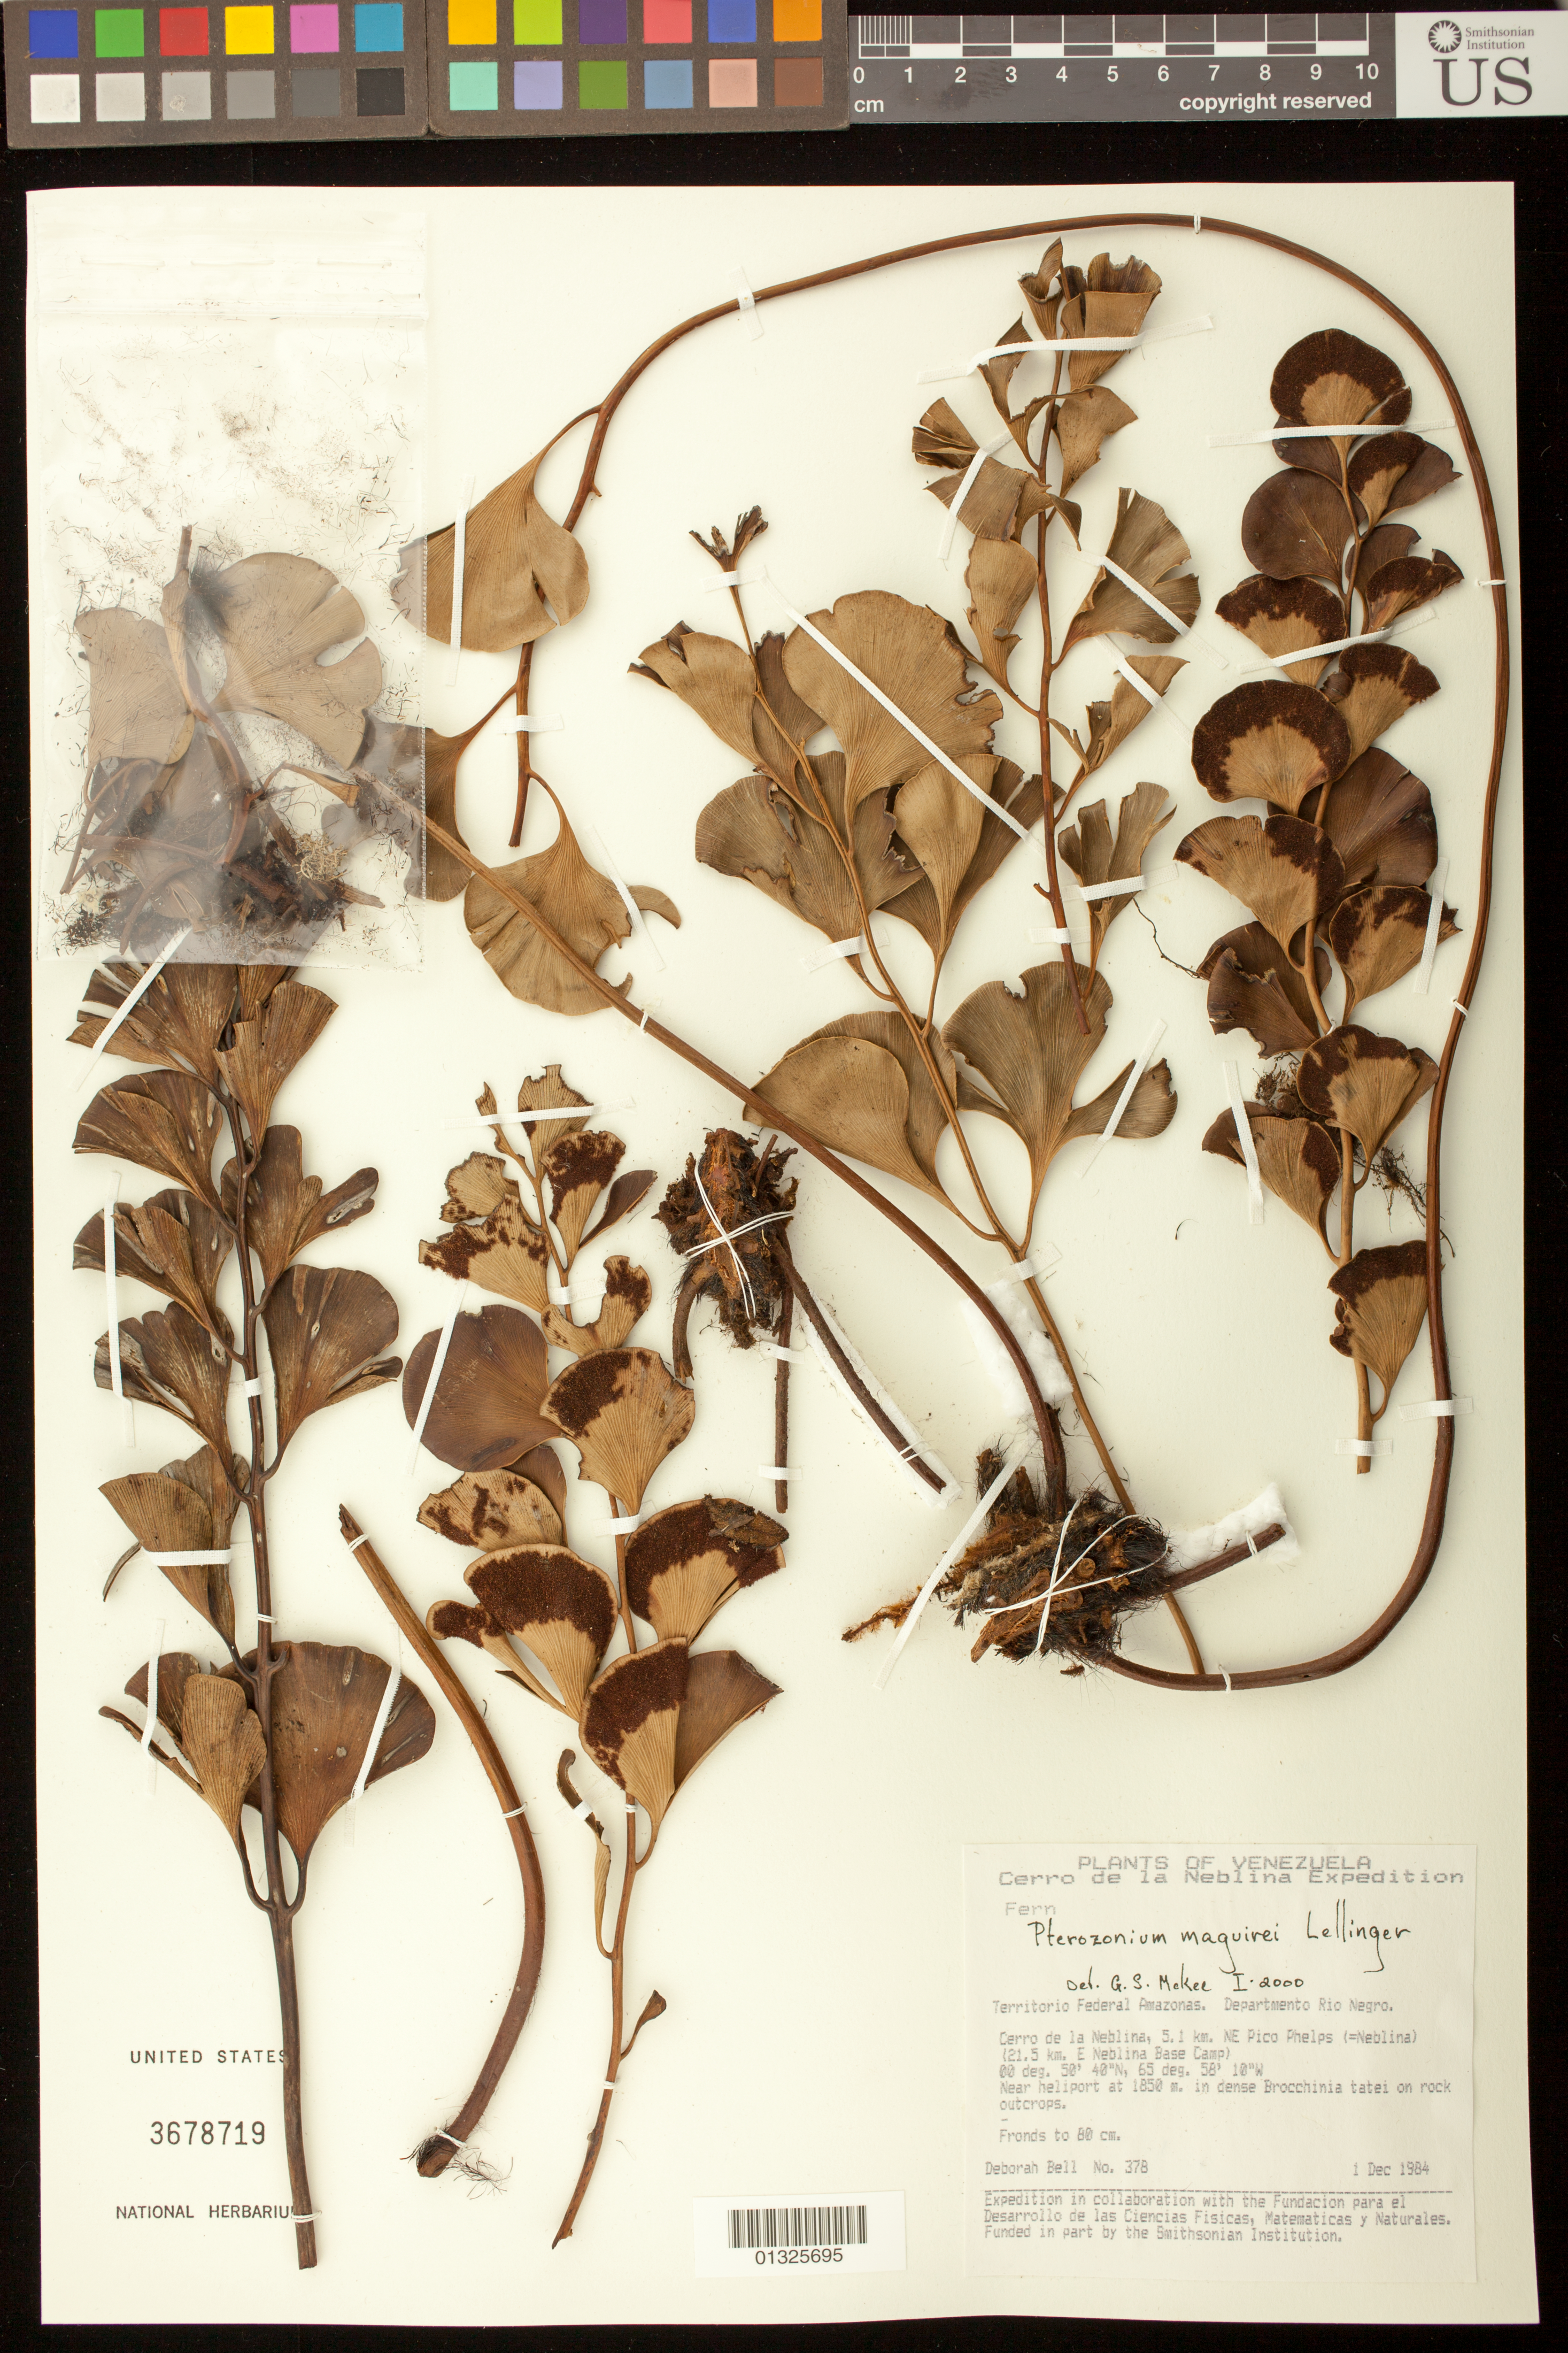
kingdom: Plantae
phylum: Tracheophyta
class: Polypodiopsida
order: Polypodiales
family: Pteridaceae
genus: Pterozonium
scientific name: Pterozonium maguirei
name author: Lellinger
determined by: McKee, G., (BOT), Smithsonian Institution - National Museum of Natural History (UNITED STATES)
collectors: D. A. Bell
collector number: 378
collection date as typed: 01 Dec 1984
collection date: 1984-12-01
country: Venezuela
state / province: Amazonas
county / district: Rio Negro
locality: Cerro de la neblina base camp; 5.1 km ne pico phelps; near heliport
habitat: in dense Brocchinia tatei on rock outcrops.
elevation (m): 1850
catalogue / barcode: US 3678719